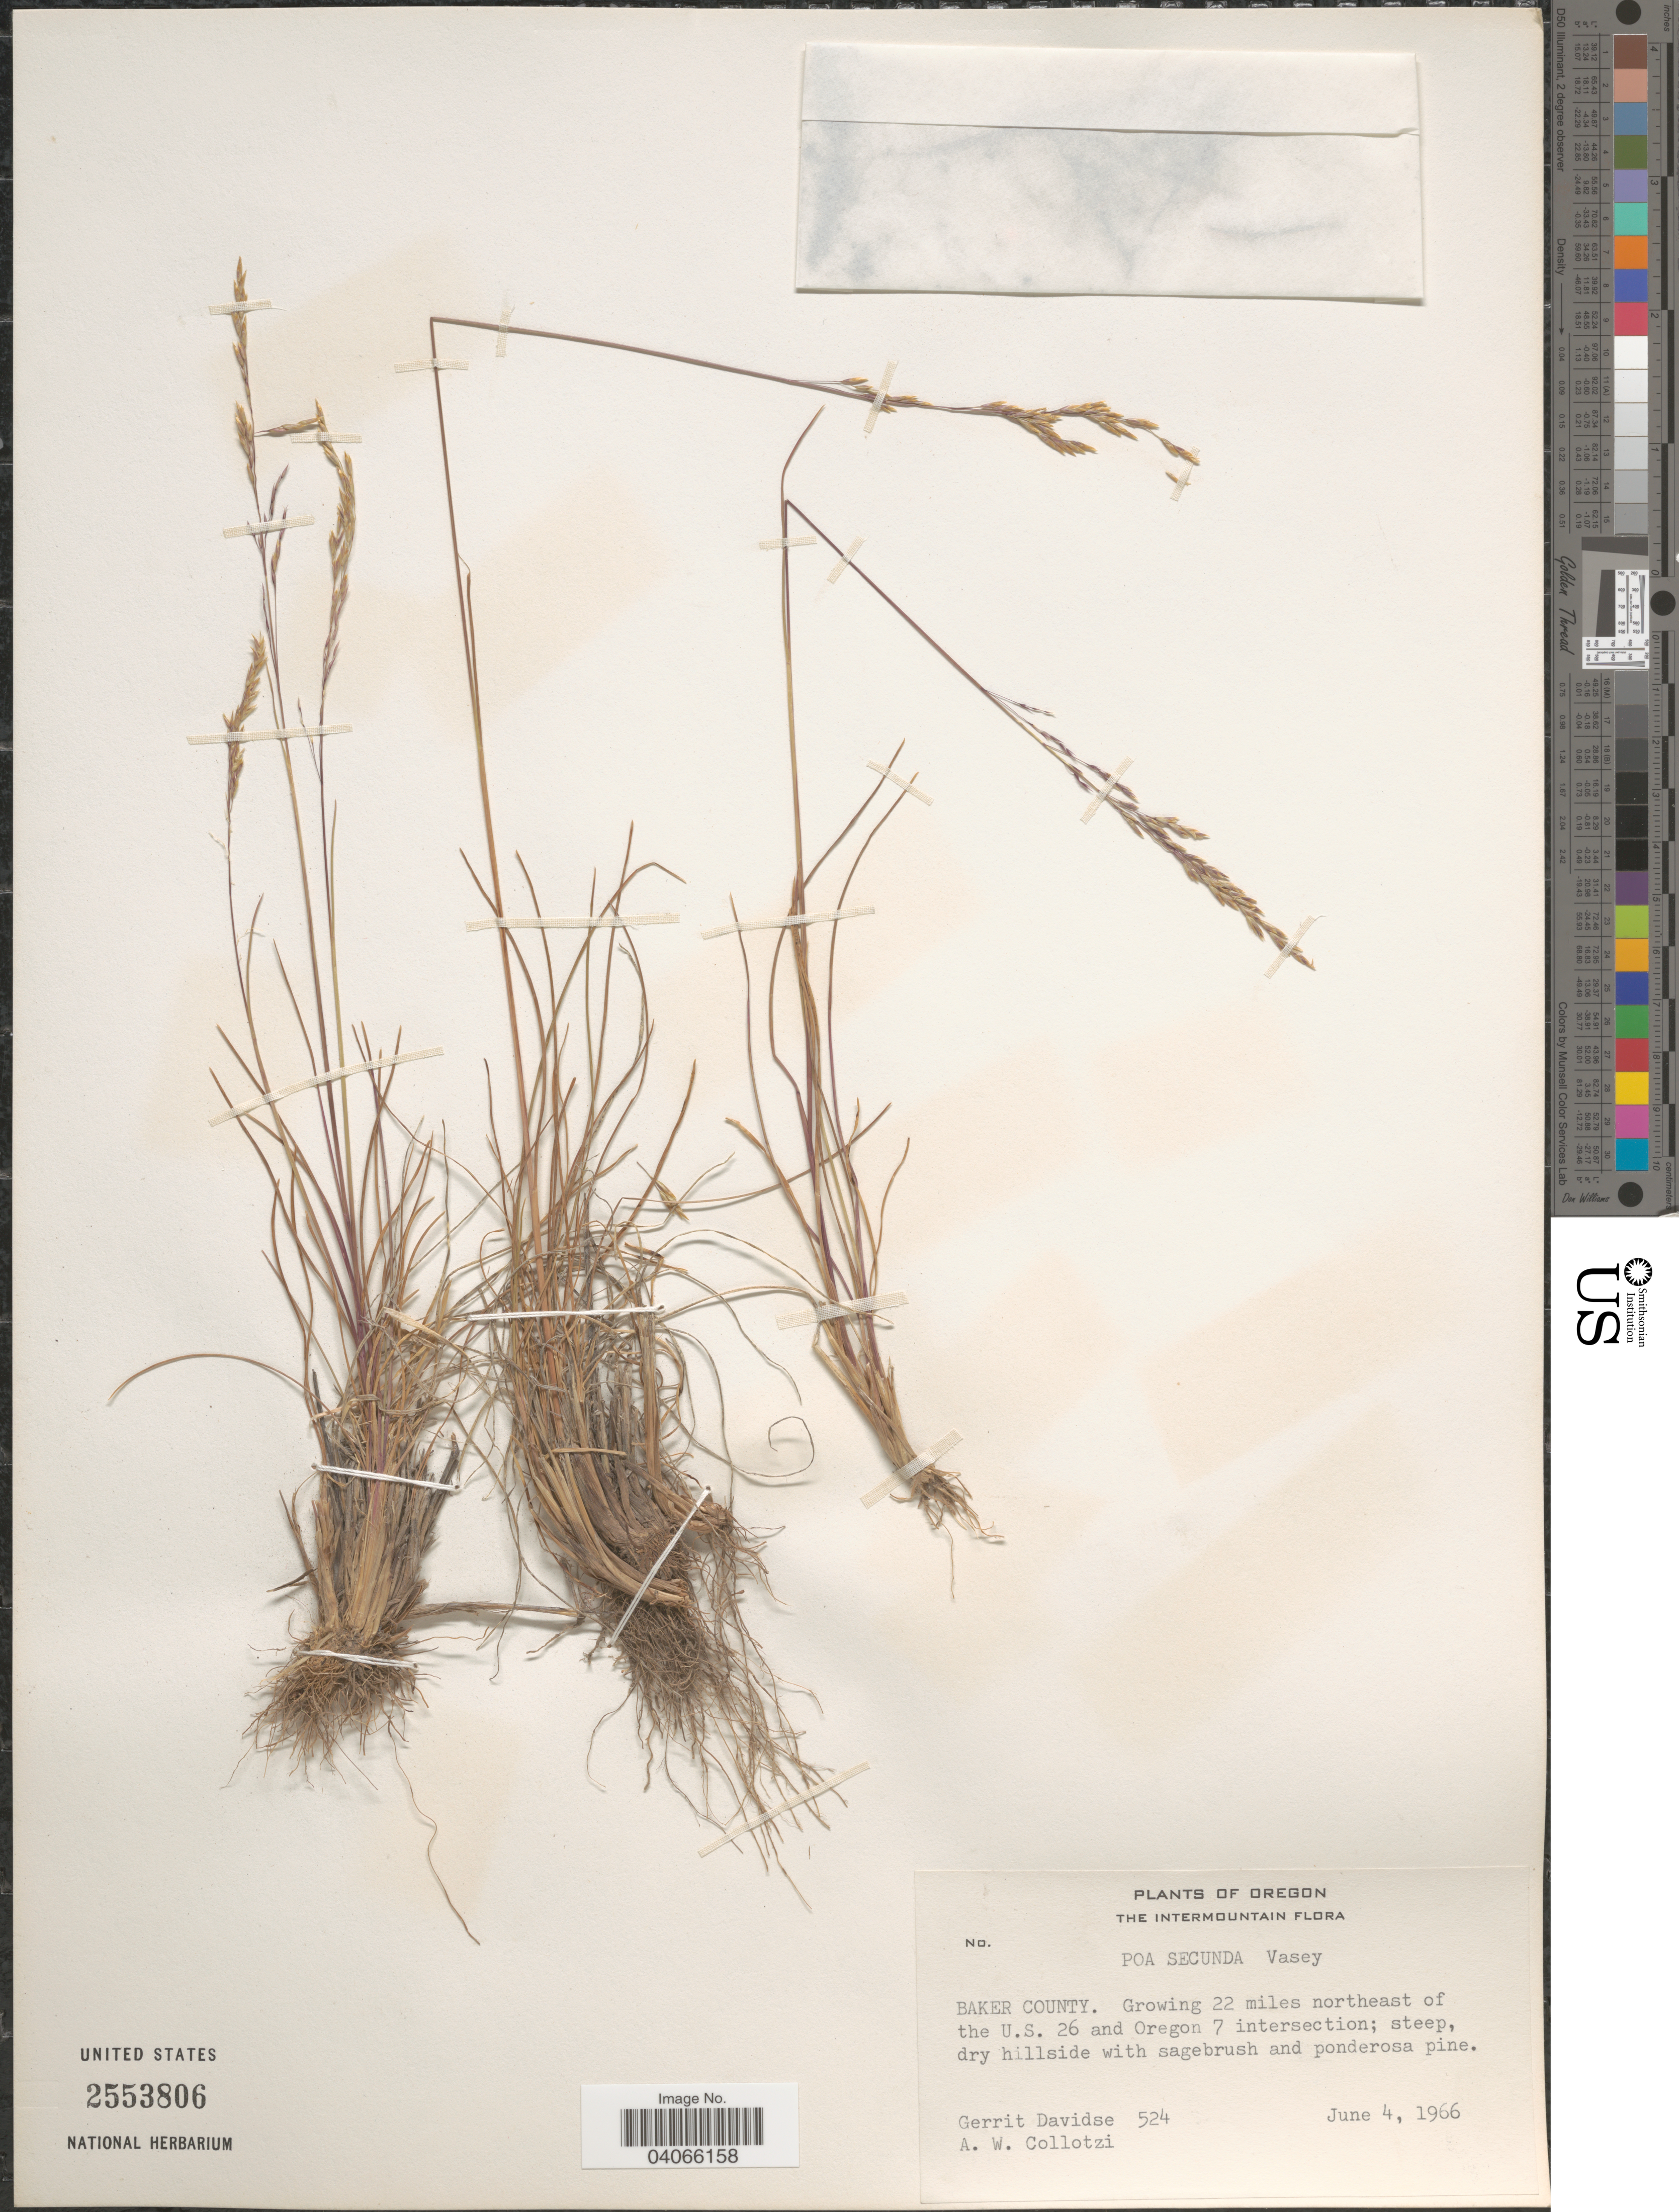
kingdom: Plantae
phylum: Tracheophyta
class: Liliopsida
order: Poales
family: Poaceae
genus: Poa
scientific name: Poa secunda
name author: J. Presl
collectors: G. Davidse & A. W. Collotzi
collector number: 524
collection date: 1966-06-04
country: United States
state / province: Oregon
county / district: Baker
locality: The Intermountain. Baker County. Growing 22 miles northeast of the U.S. 26 and Oregon 7 intersection.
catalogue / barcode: US 2553806